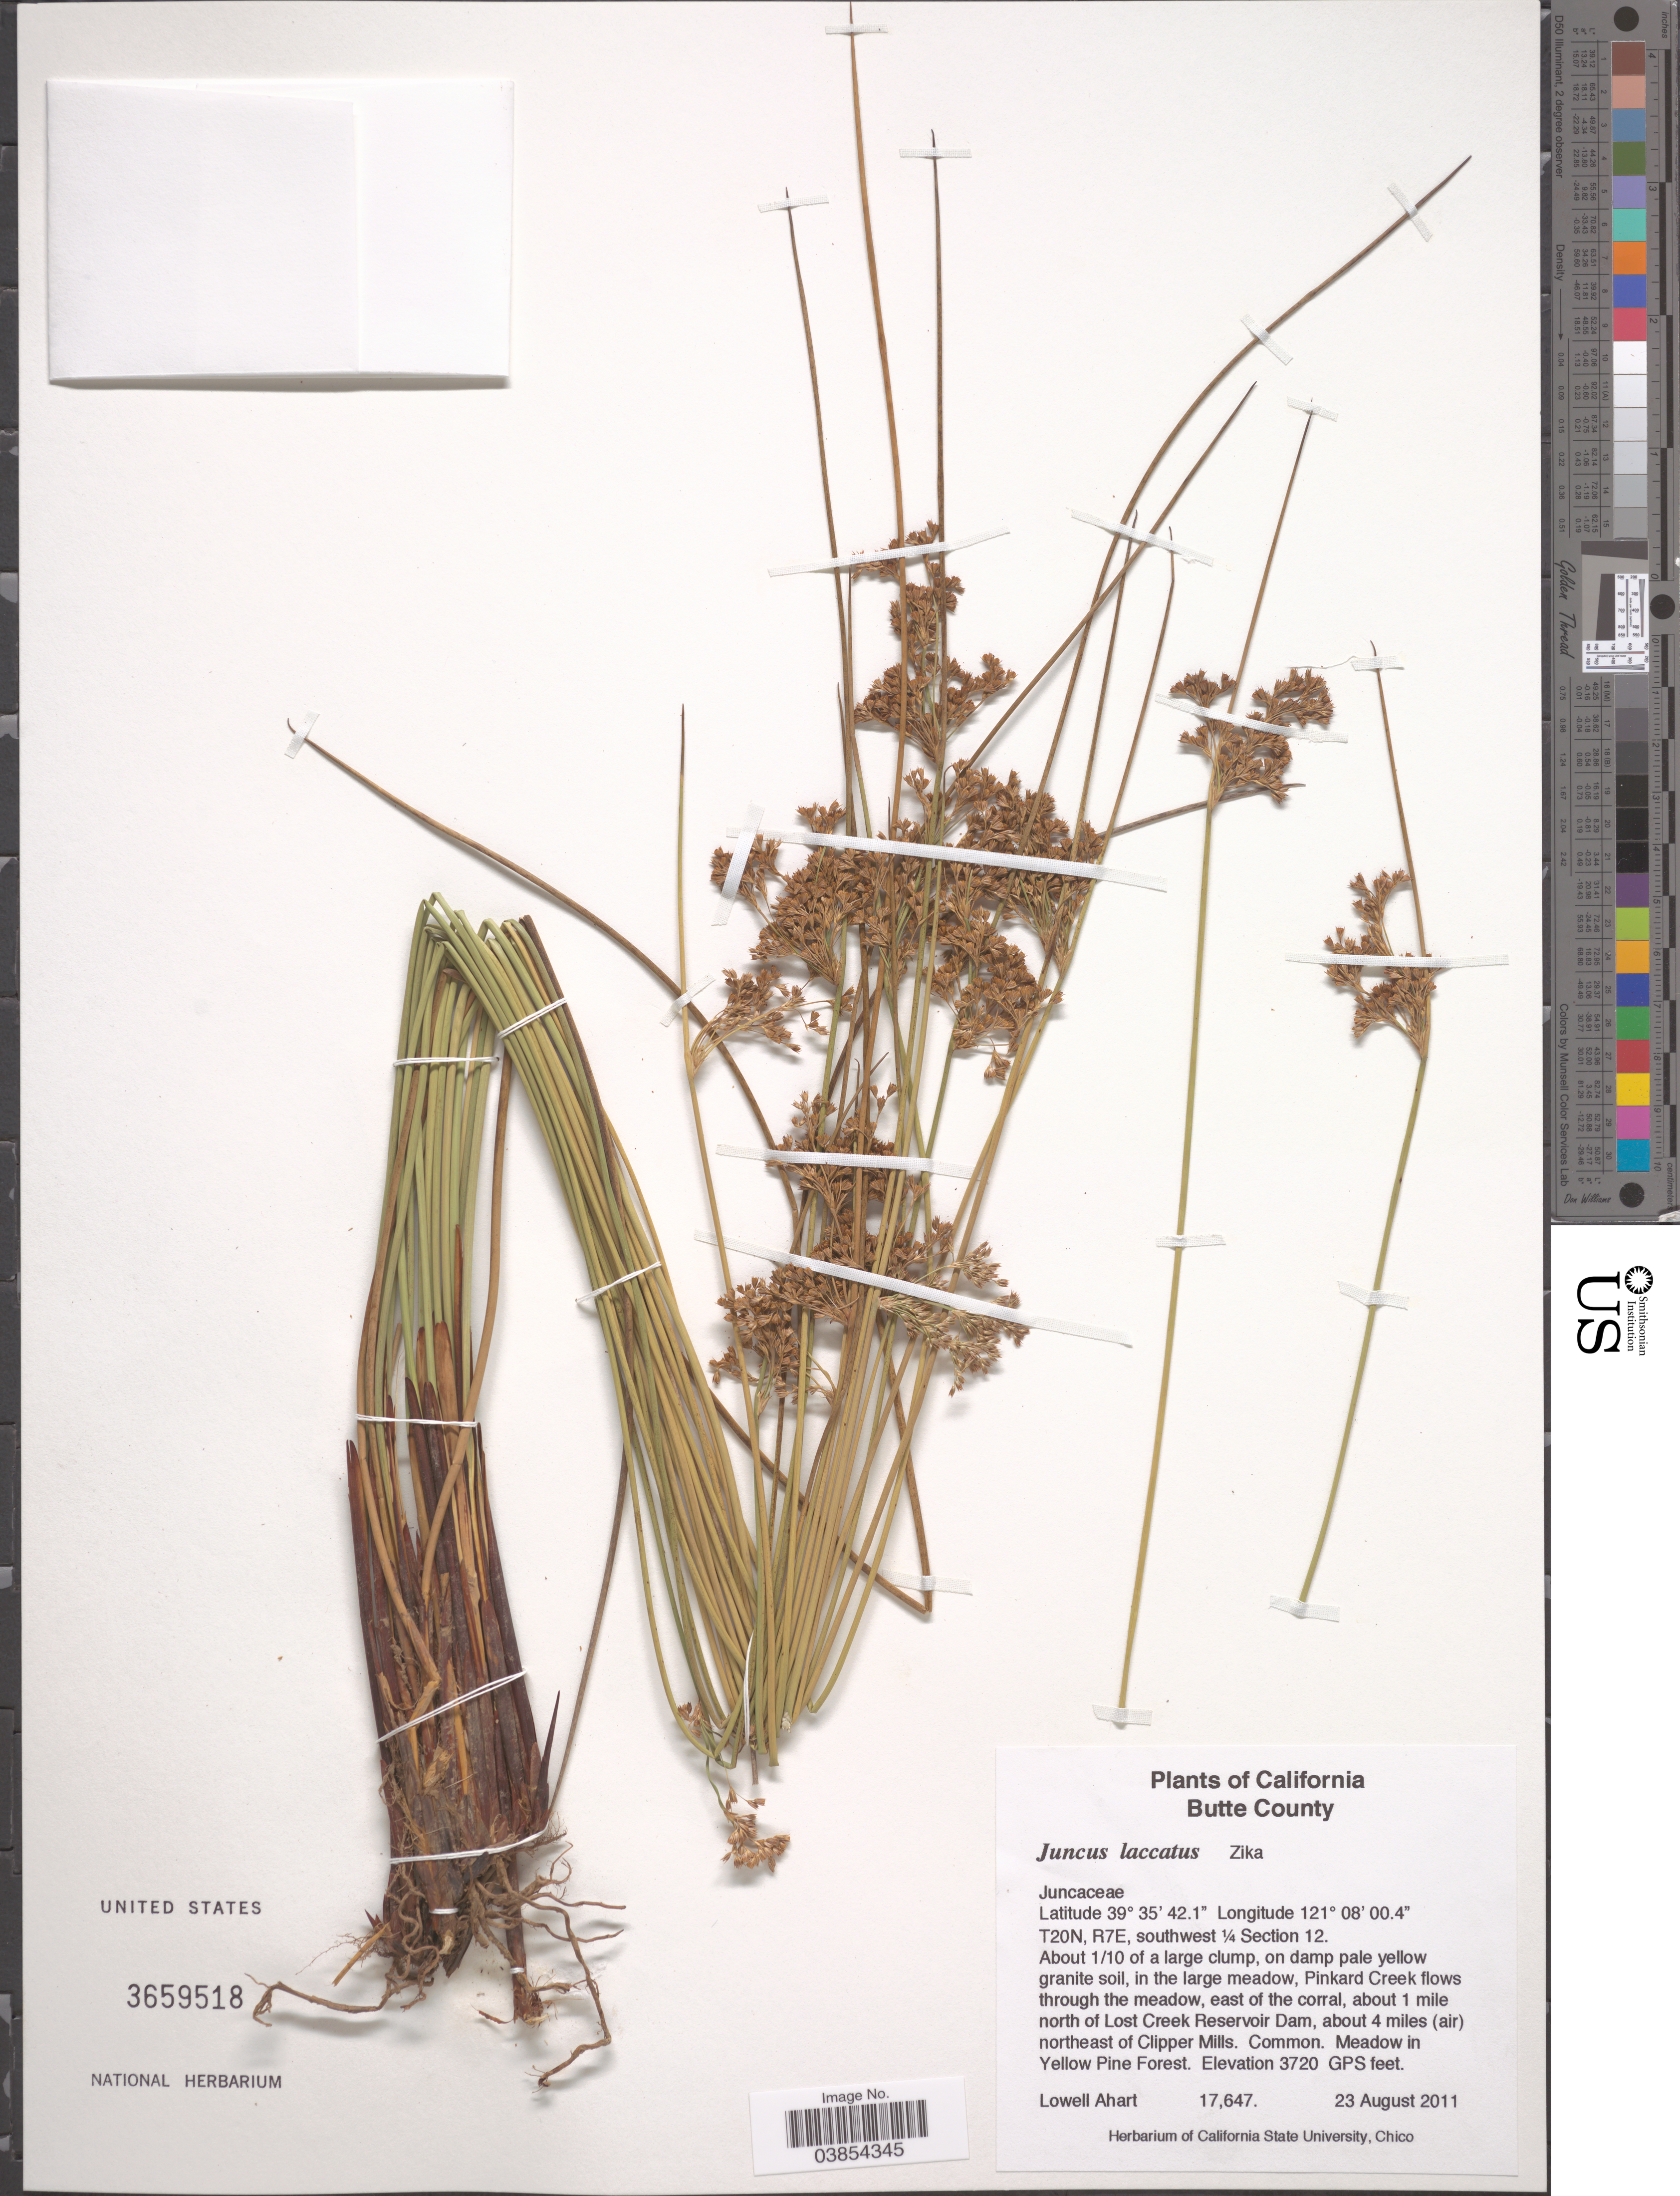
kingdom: Plantae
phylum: Tracheophyta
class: Liliopsida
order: Poales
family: Juncaceae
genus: Juncus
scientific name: Juncus laccatus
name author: Zika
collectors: L. Ahart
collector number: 17647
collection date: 2011-08-23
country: United States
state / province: California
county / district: Butte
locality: Butte County. T20N, R7E, southwest ¼ Section 12. Pinkard Creek flows through the meadow, east of the corral, about 1 mile north of Lost Creek Reservoir Dam, about 4 miles (air) northeast of Clipper Mills.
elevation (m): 1134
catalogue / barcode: US 3659518